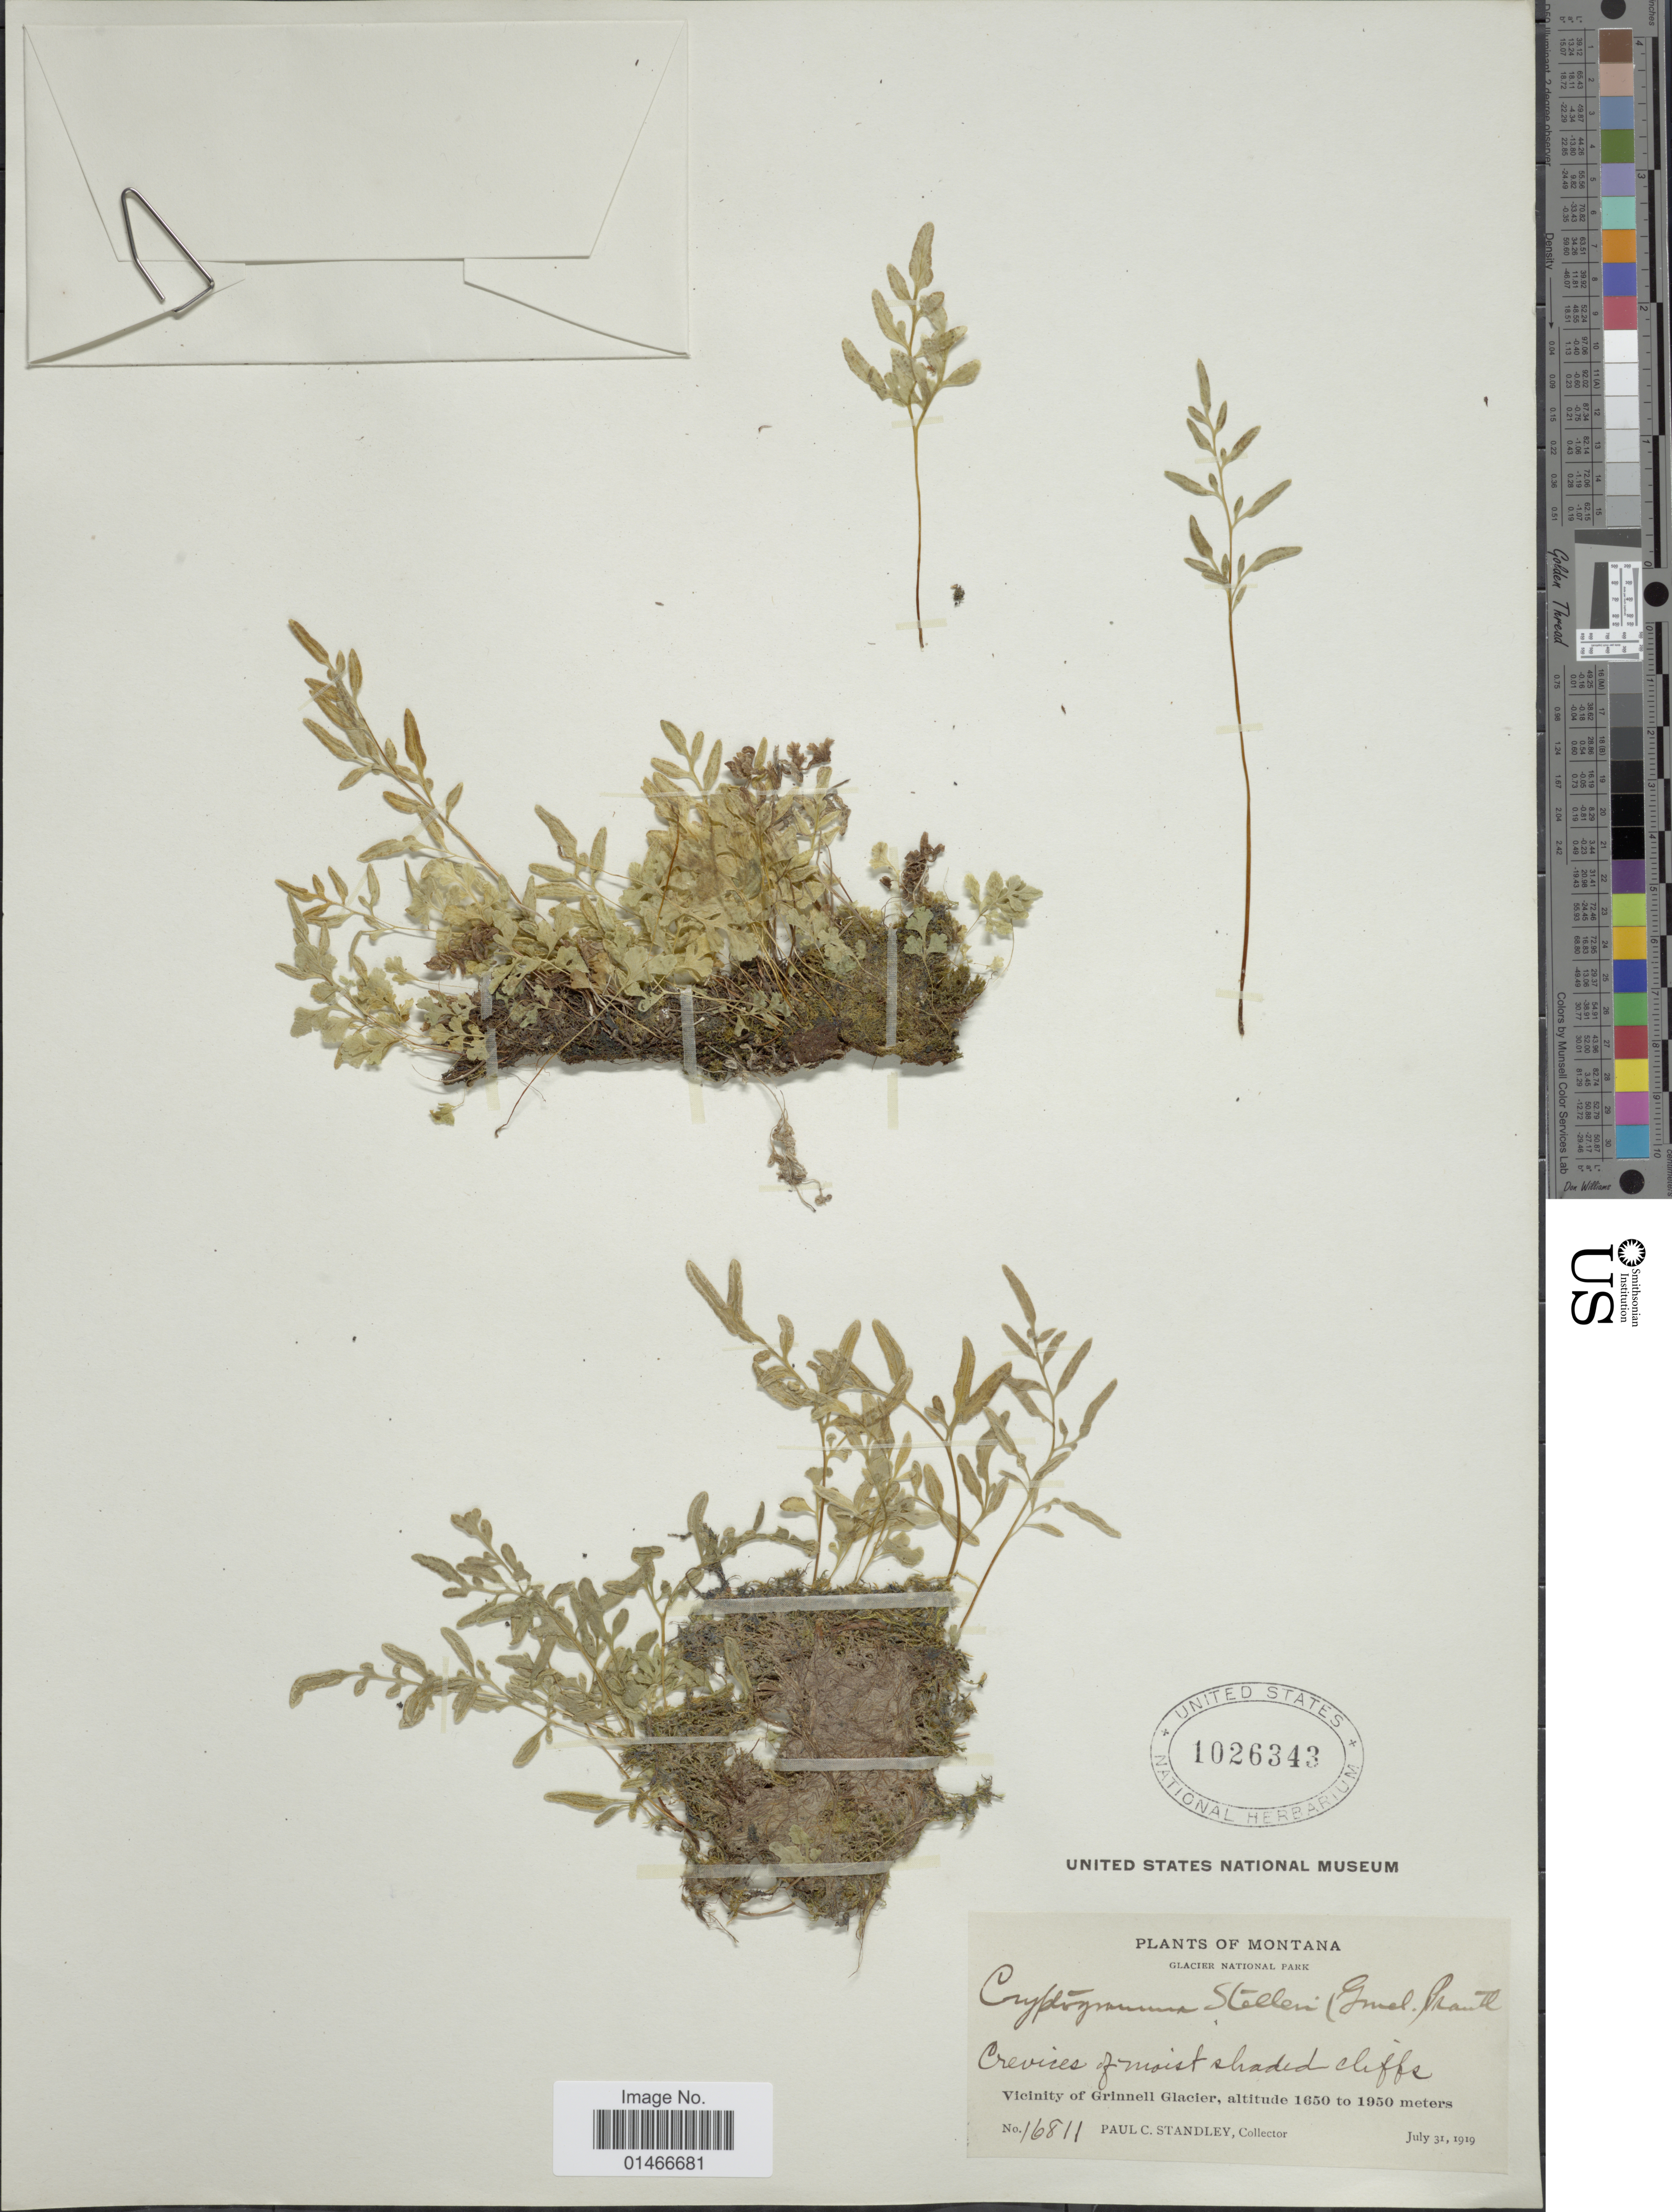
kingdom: Plantae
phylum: Tracheophyta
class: Polypodiopsida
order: Polypodiales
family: Pteridaceae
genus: Cryptogramma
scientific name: Cryptogramma stelleri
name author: (S.G. Gmel.) Prantl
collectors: P. C. Standley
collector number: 16811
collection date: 1919-07-31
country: United States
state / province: Montana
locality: Glacier National Park. Vicinity of Grinnell Glacier.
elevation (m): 1650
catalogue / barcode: US 1026343